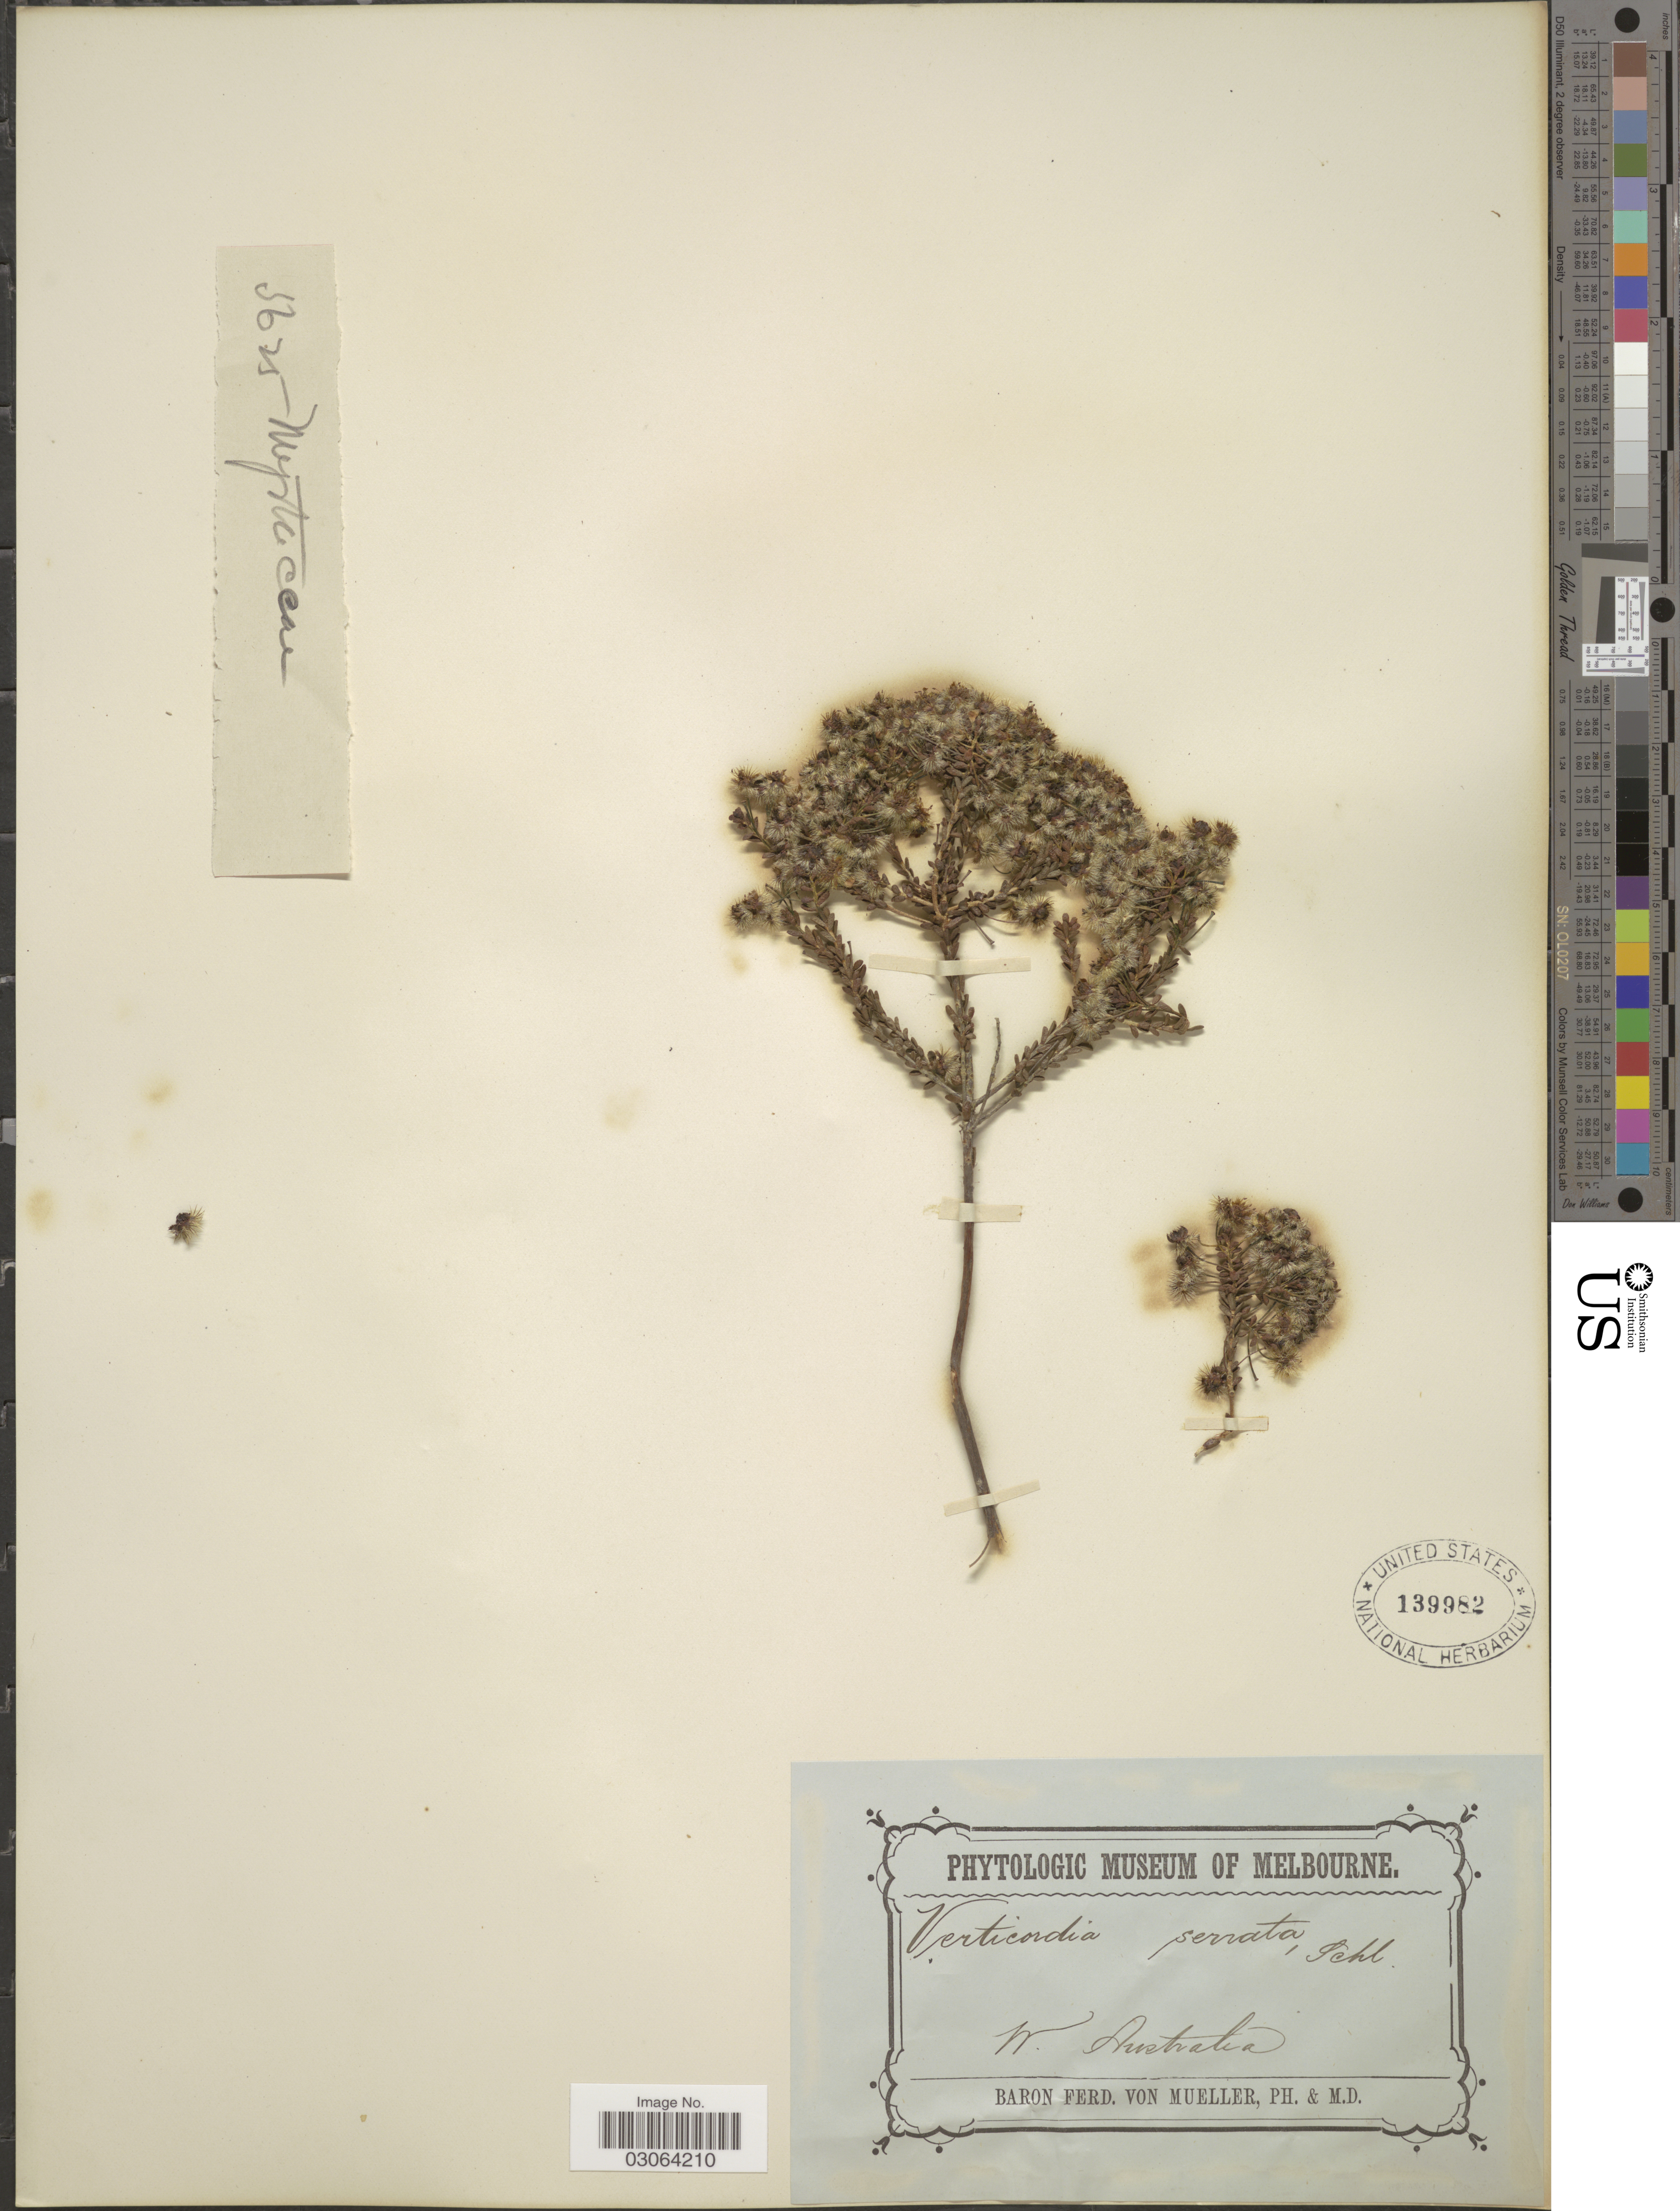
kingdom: Plantae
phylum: Tracheophyta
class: Magnoliopsida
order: Myrtales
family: Myrtaceae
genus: Verticordia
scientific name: Verticordia serrata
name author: (Lindl.) Schauer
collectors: F. Mueller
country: Australia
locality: W. Australia.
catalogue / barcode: US 139982